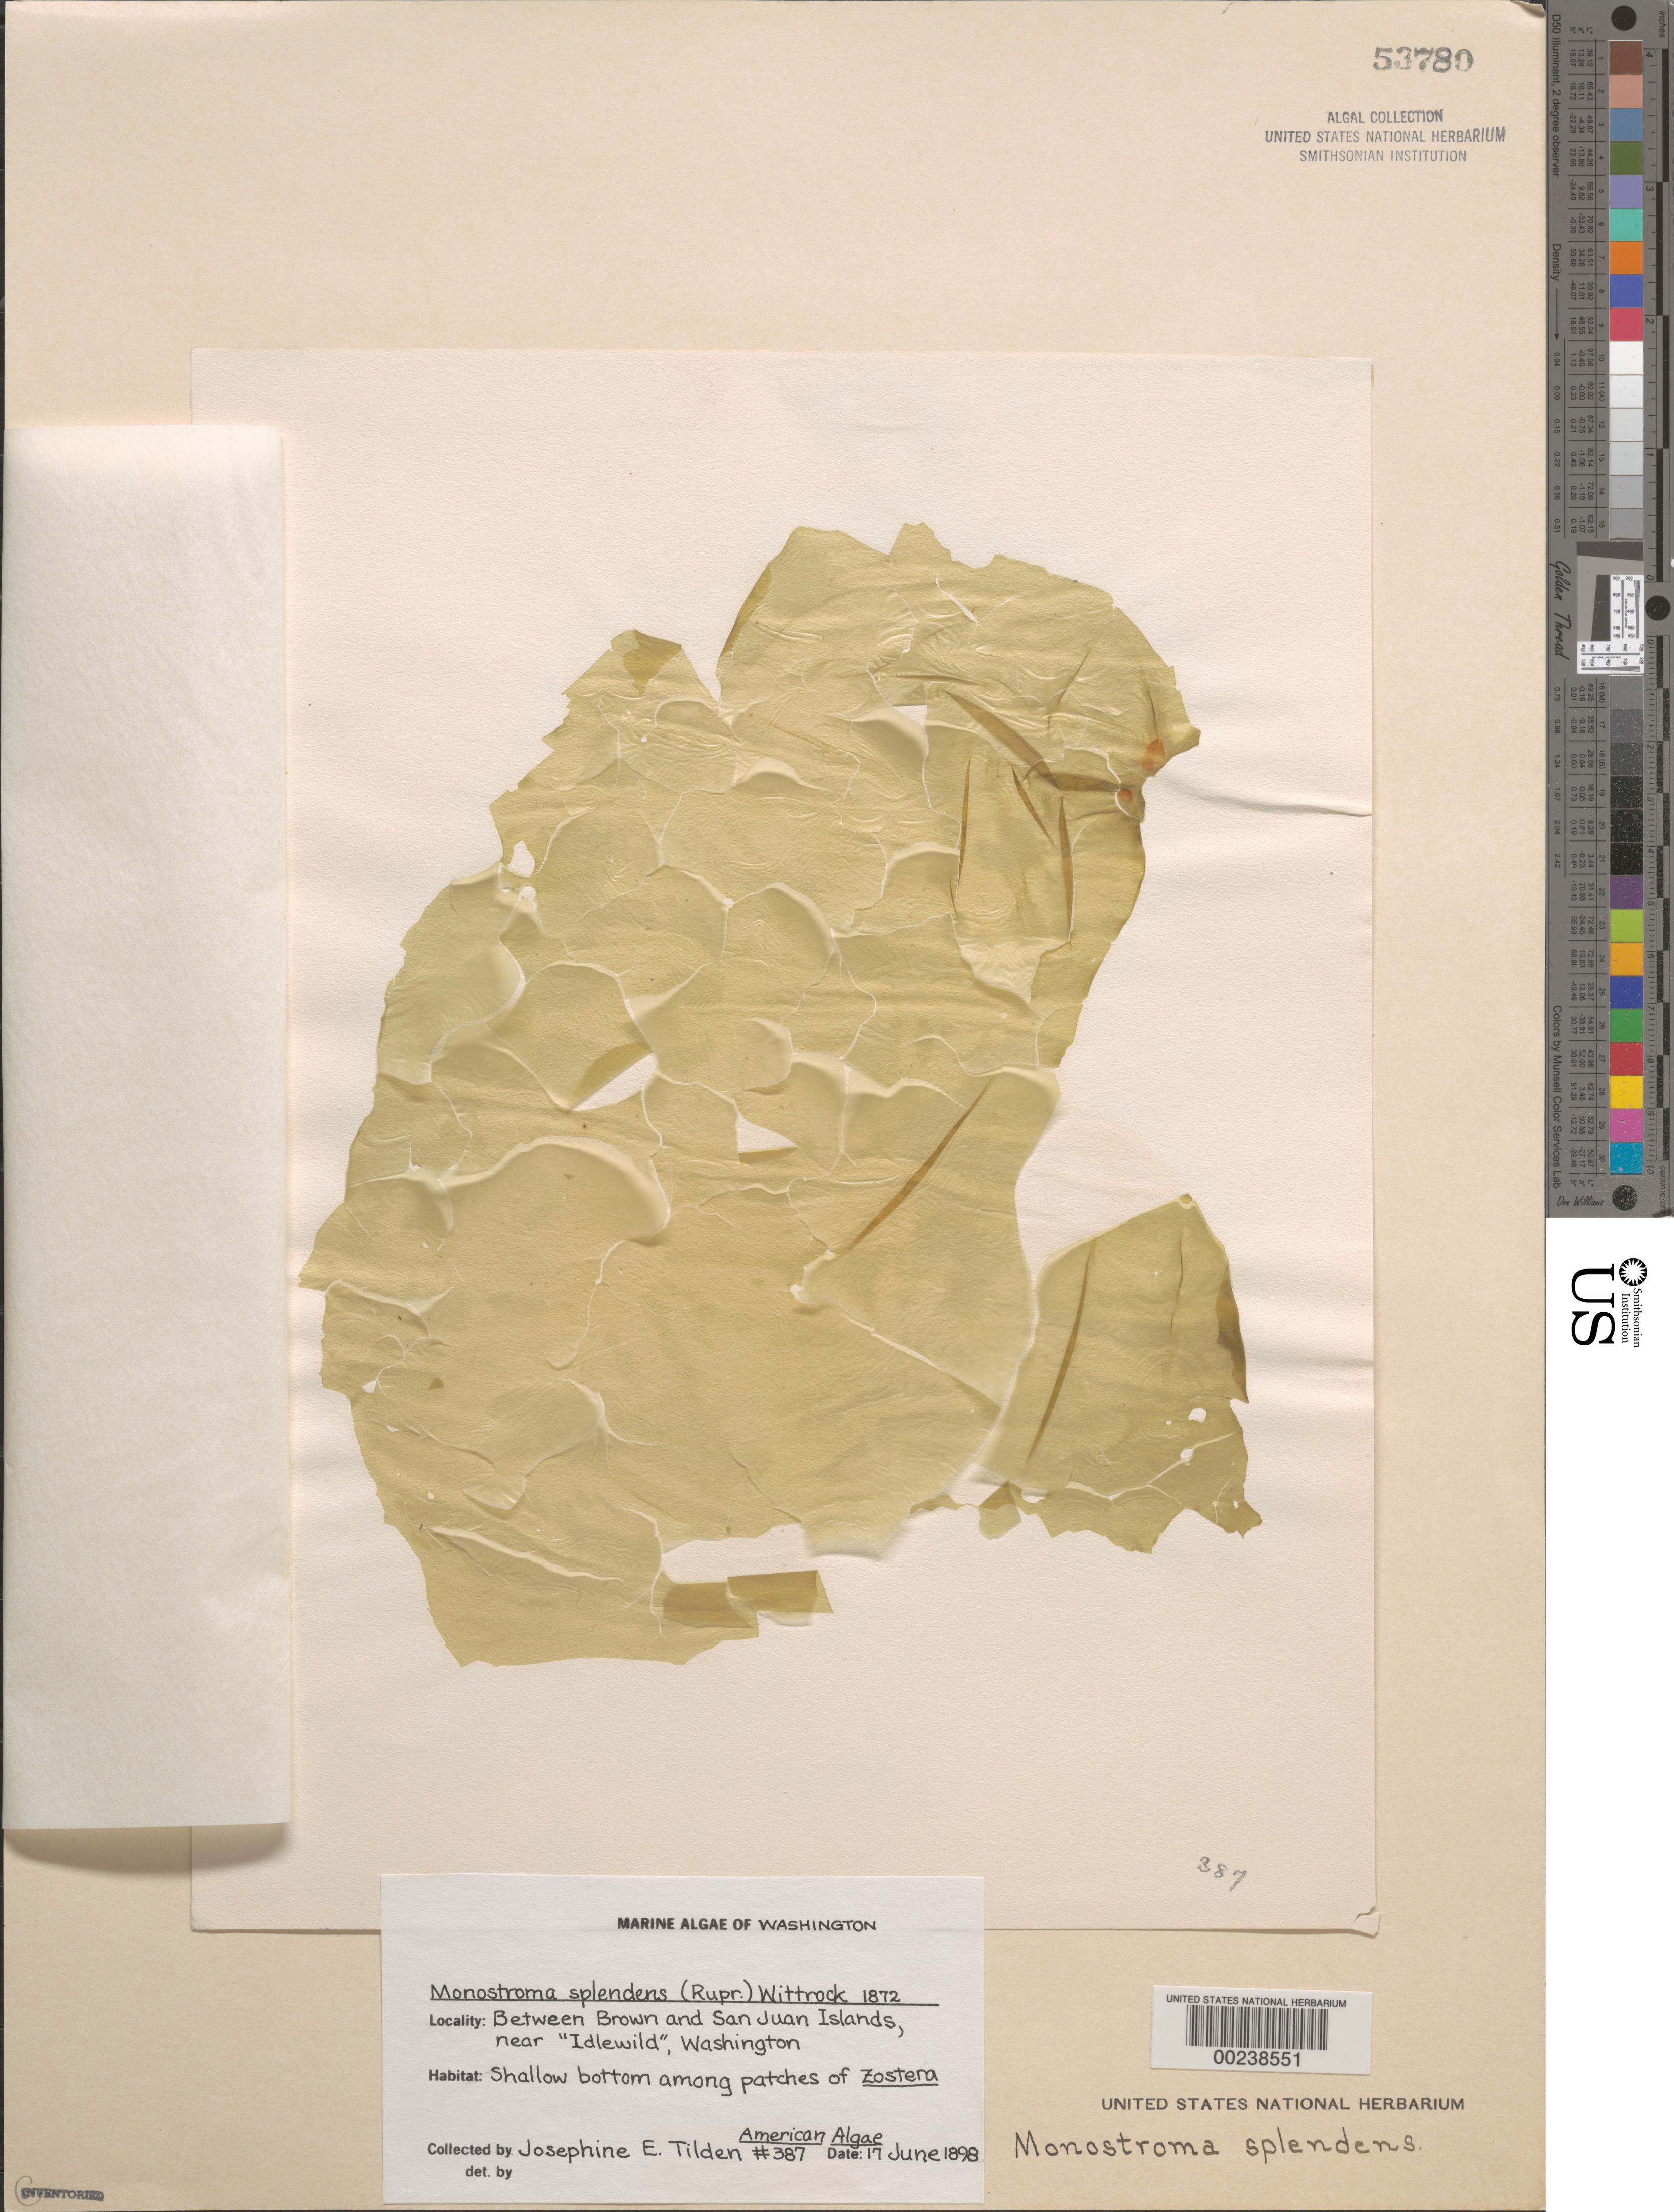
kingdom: Plantae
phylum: Chlorophyta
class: Ulvophyceae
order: Ulvales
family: Ulvaceae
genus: Ulvaria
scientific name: Ulvaria splendens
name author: (Rupr.) K.L.Vinogr.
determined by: Algae name updating Project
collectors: J. E. Tilden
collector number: JET 387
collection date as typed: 17 Jun 1898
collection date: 1898-06-17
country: United States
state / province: Washington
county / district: San Juan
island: San Juan Islands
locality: Between Brown Island and San Juan Island, near Idlewild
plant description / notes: Tilden, American Algae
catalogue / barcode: US 53780